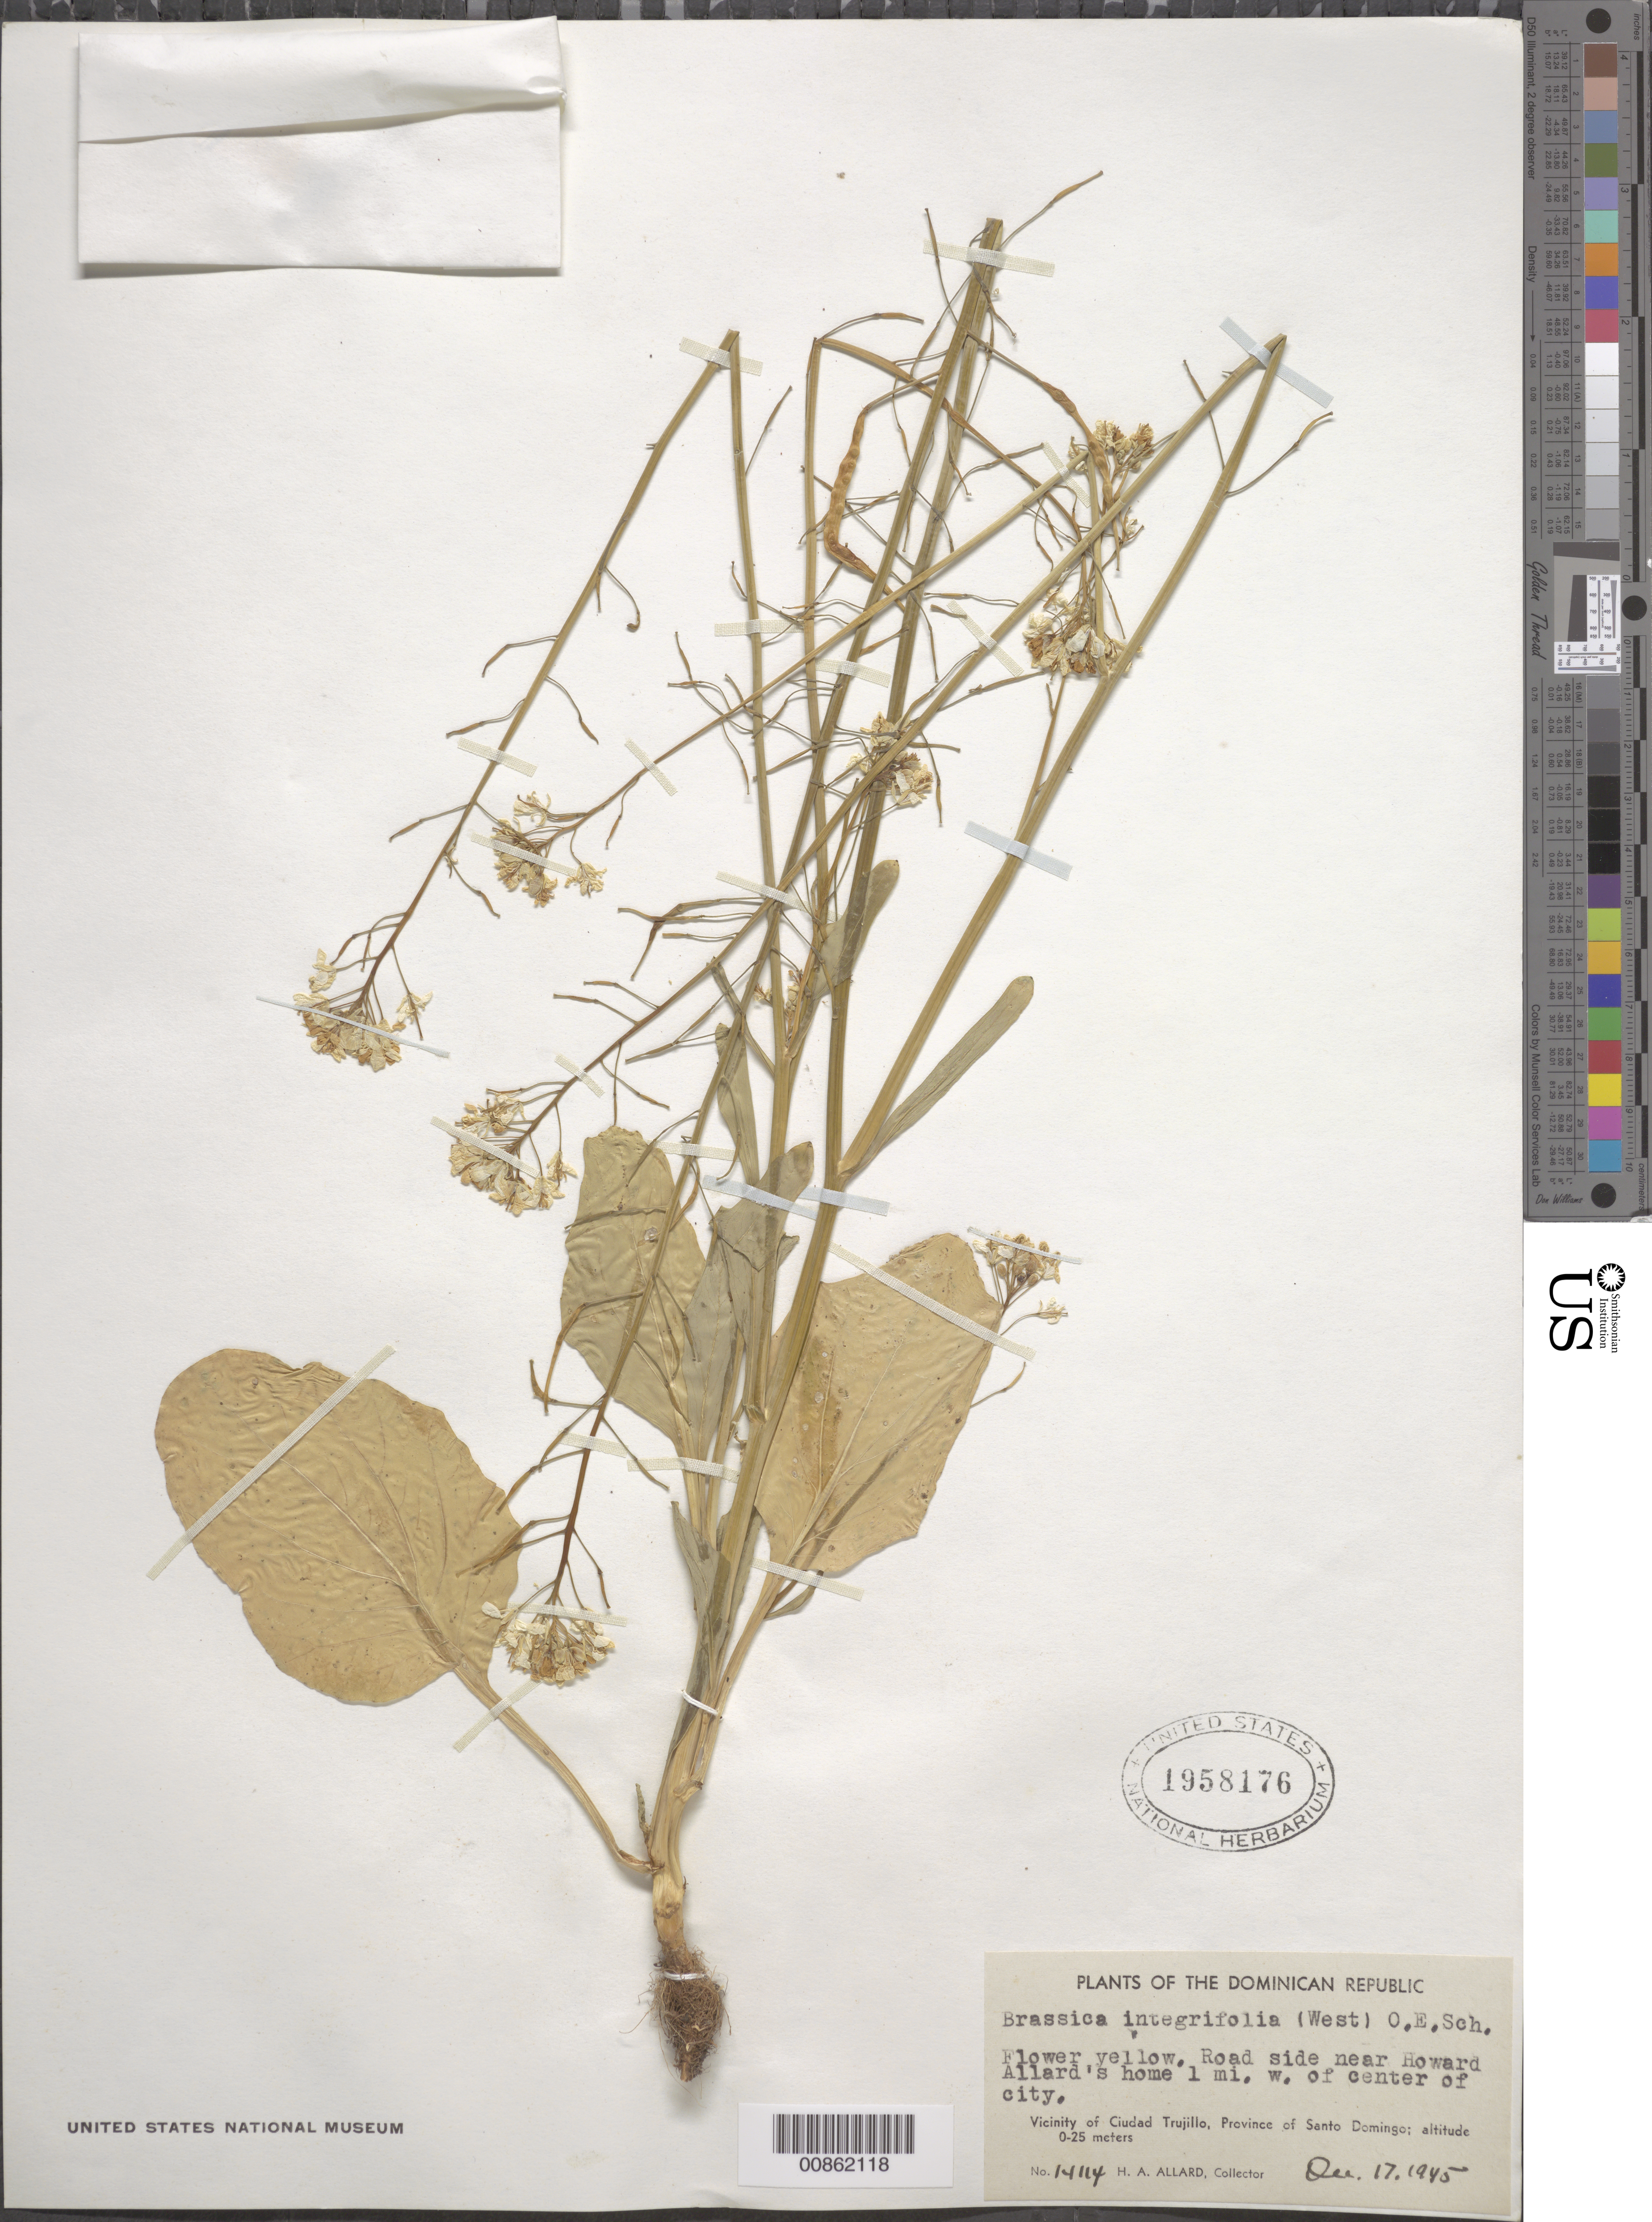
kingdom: Plantae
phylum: Tracheophyta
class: Magnoliopsida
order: Brassicales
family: Brassicaceae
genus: Brassica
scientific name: Brassica integrifolia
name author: (H. West) O.E. Schulz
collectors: H. A. Allard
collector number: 14114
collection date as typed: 17 Dec 1945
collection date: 1945-12-17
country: Dominican Republic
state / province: Distrito Nacional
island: Hispaniola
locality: Vicinity of Ciudad Trujillo, Province of Santo Domingo (obsolete). Near Howard Allard's home 1 mi. W of center of city.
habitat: Roadside.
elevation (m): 0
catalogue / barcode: US 1958176